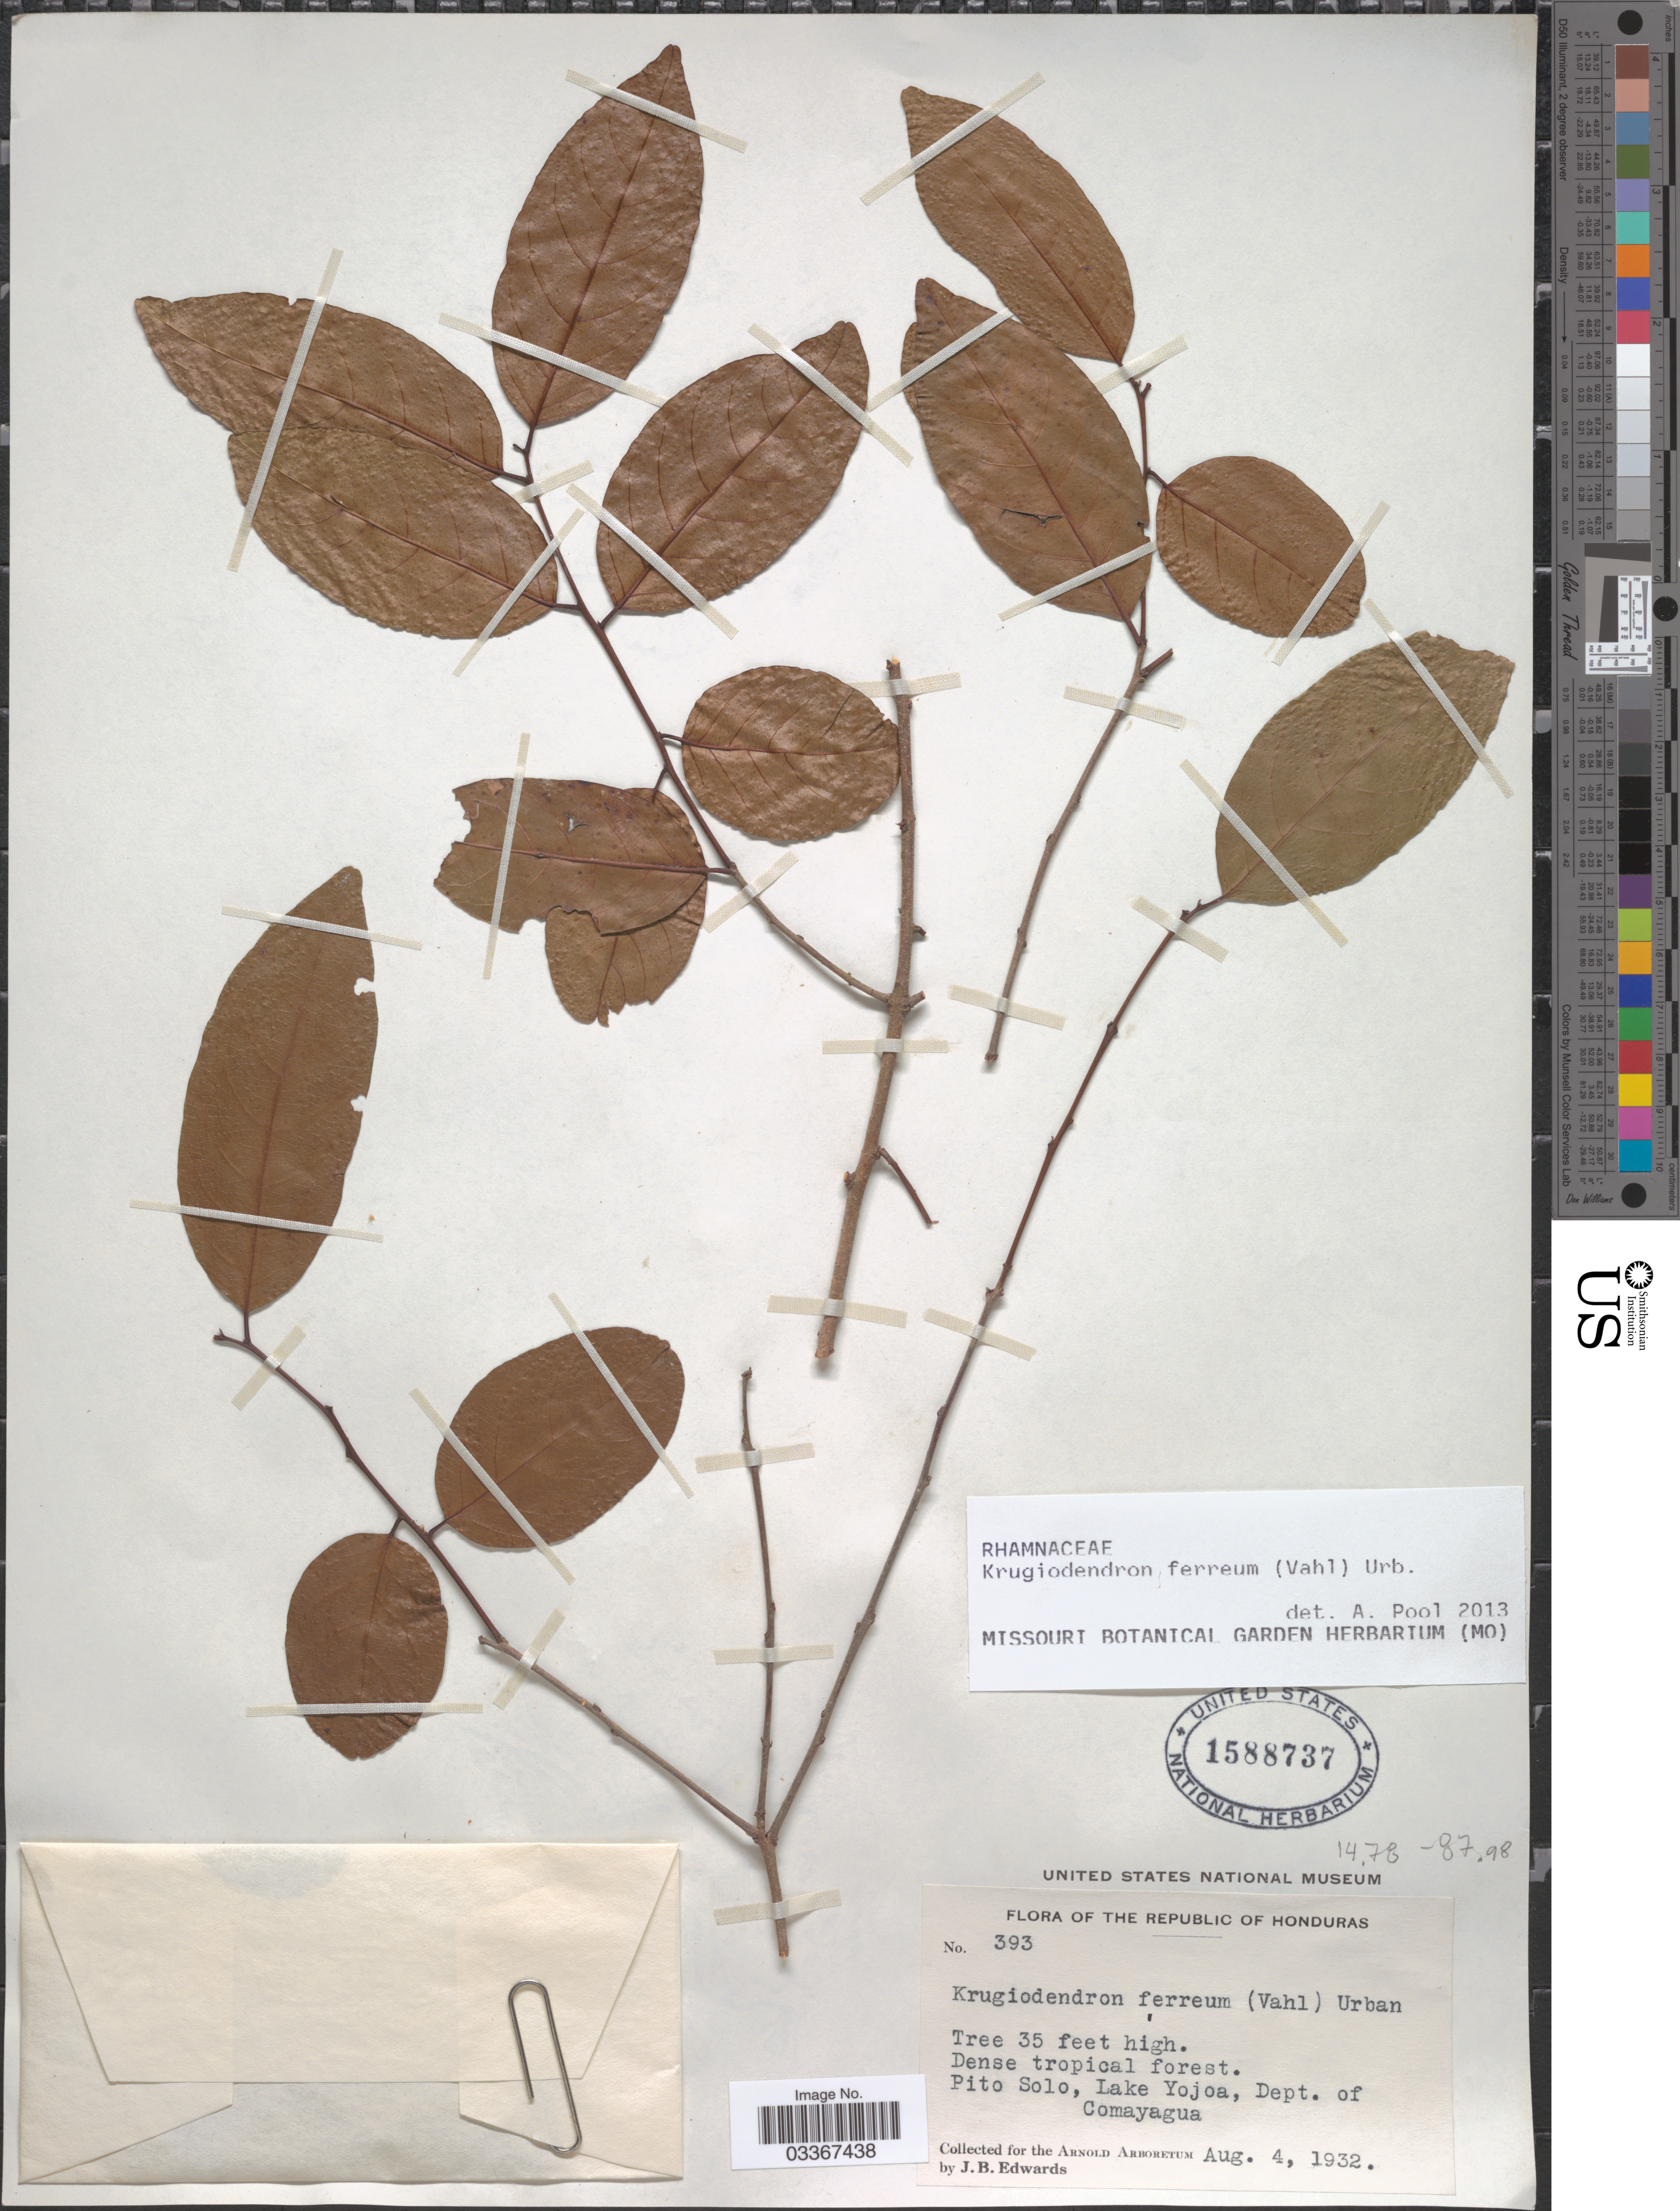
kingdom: Plantae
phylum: Tracheophyta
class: Magnoliopsida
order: Rosales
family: Rhamnaceae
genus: Krugiodendron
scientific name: Krugiodendron ferreum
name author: (Vahl) Urb.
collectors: J. B. Edwards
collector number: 393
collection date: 1932-08-04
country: Honduras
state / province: Comayagua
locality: Pito Solo, Lake Yojoa, Dept. of Comayagua.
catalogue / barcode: US 1588737